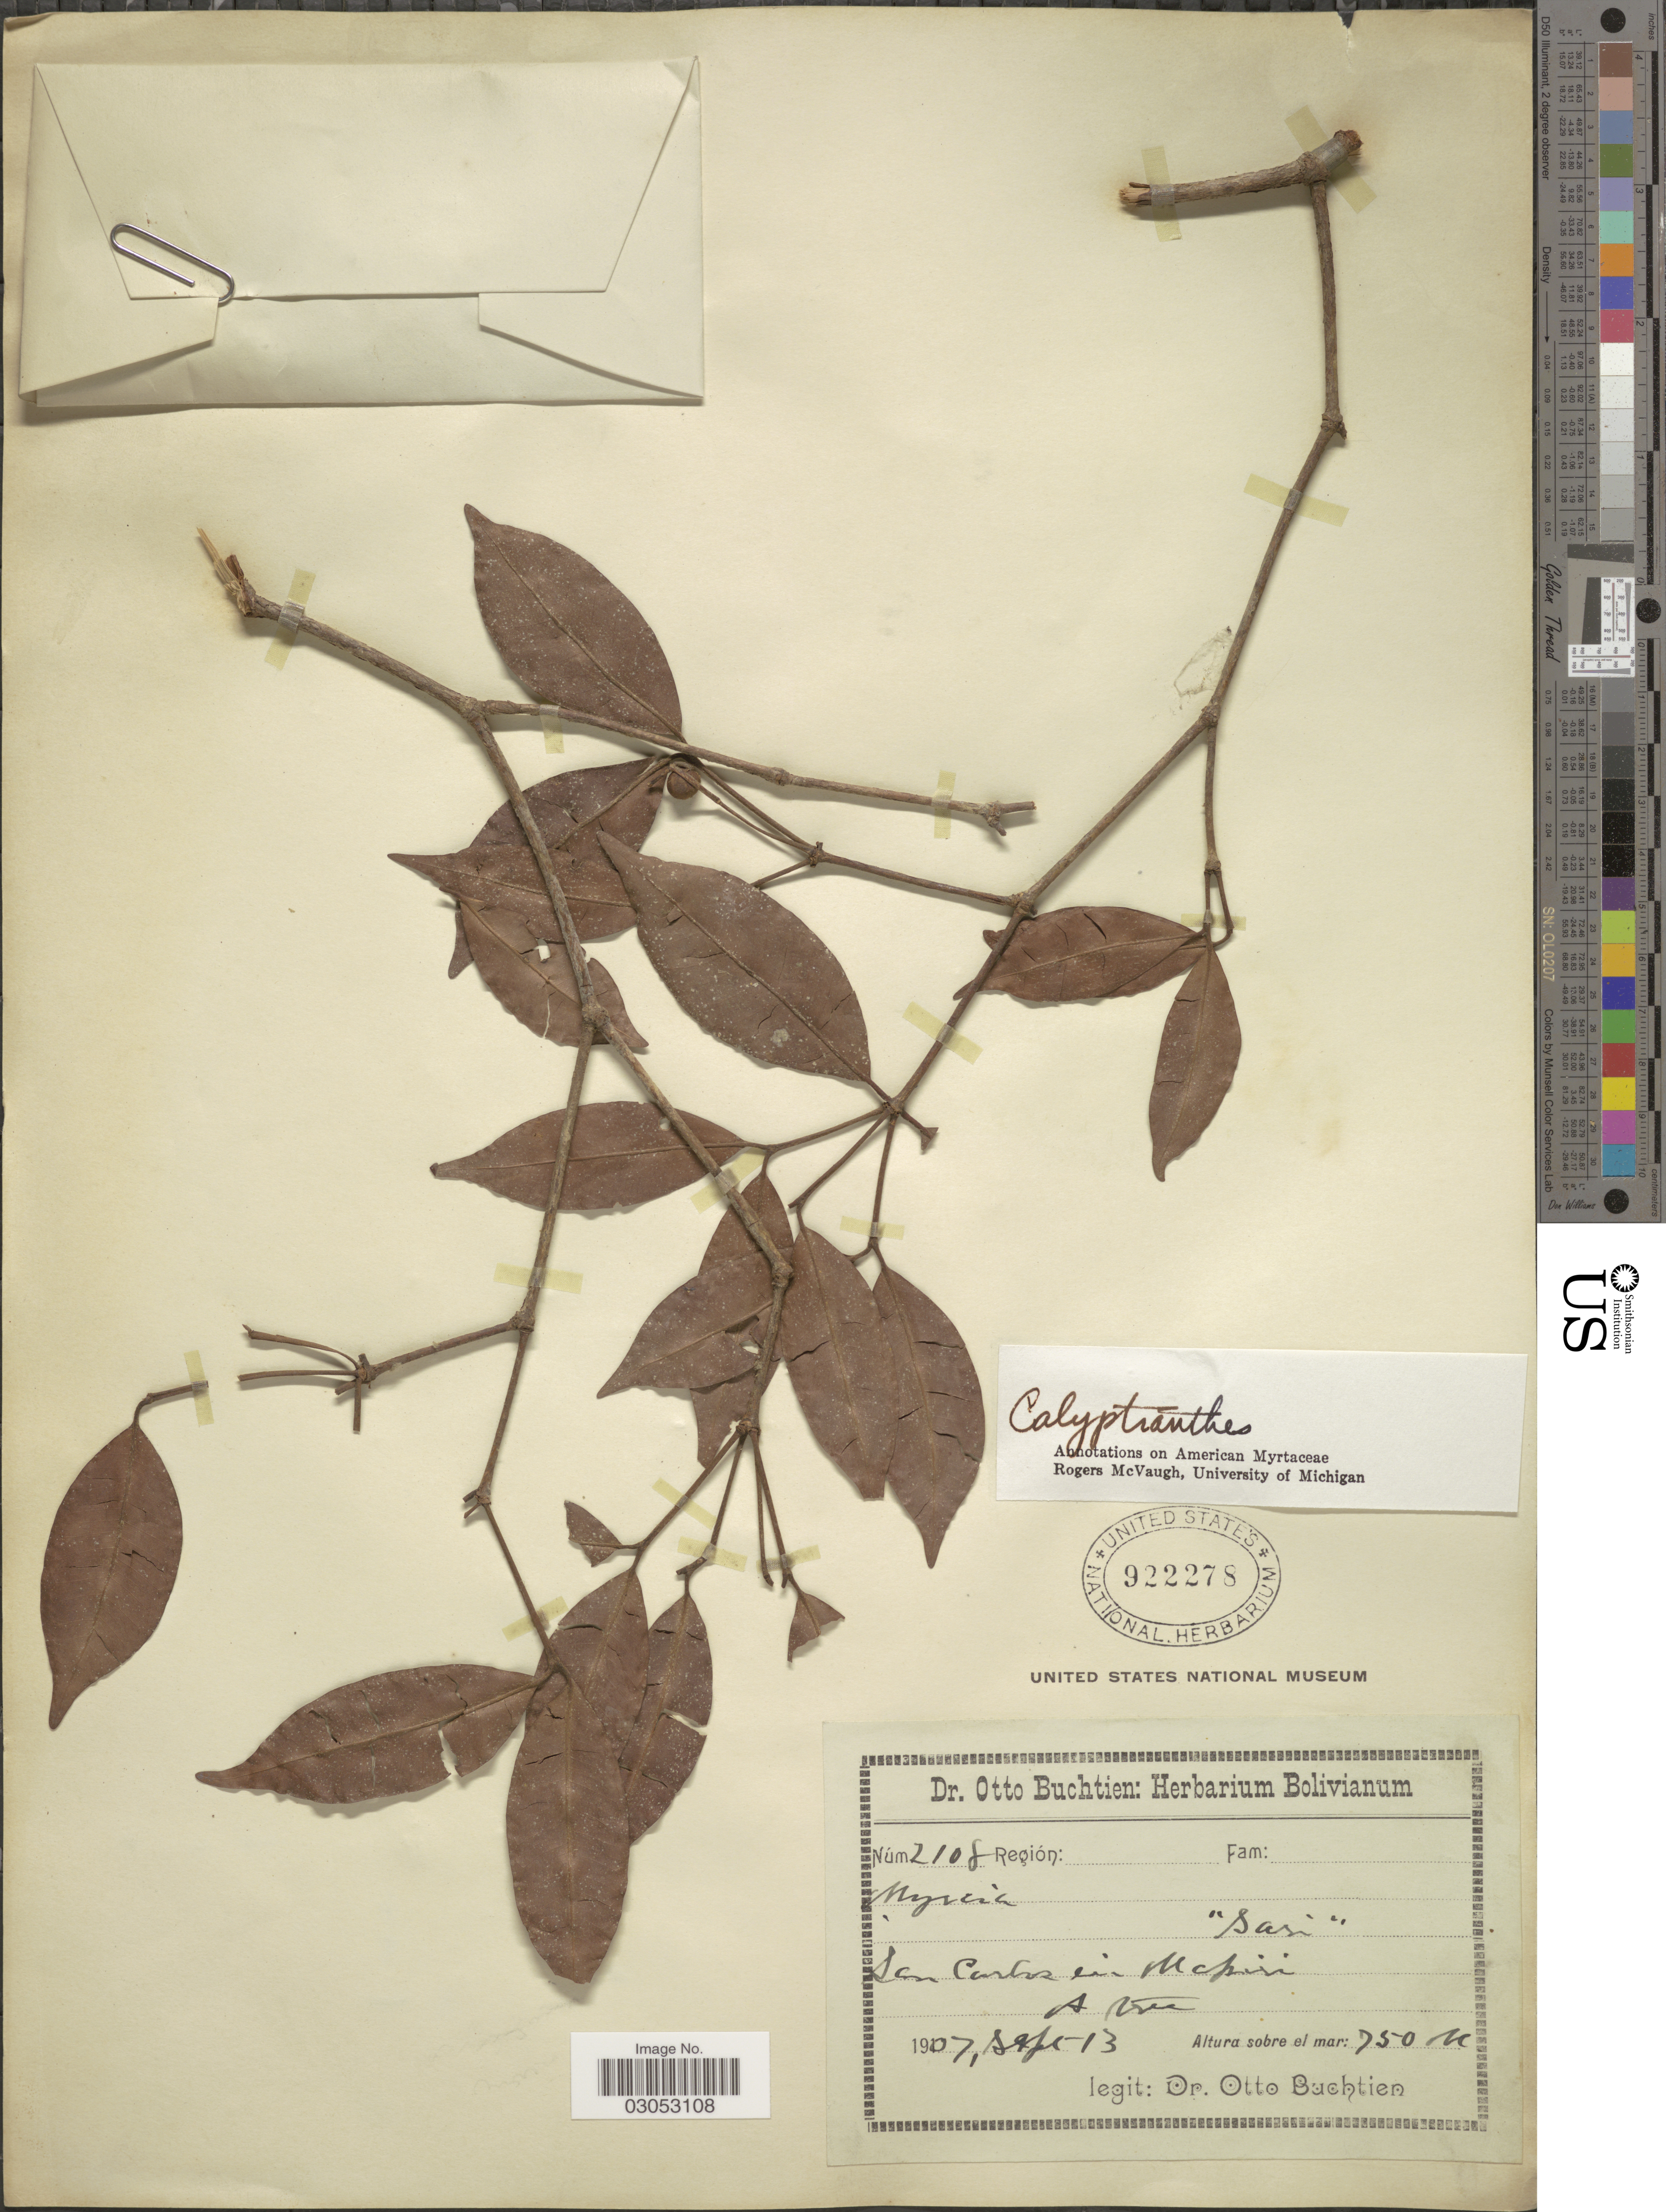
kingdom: Plantae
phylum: Tracheophyta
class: Magnoliopsida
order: Myrtales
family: Myrtaceae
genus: Myrcia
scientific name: Myrcia sp.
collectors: O. Buchtien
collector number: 2108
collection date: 1907-09-13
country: Bolivia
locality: San Carlos in Mapiri.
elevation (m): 750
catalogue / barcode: US 922278